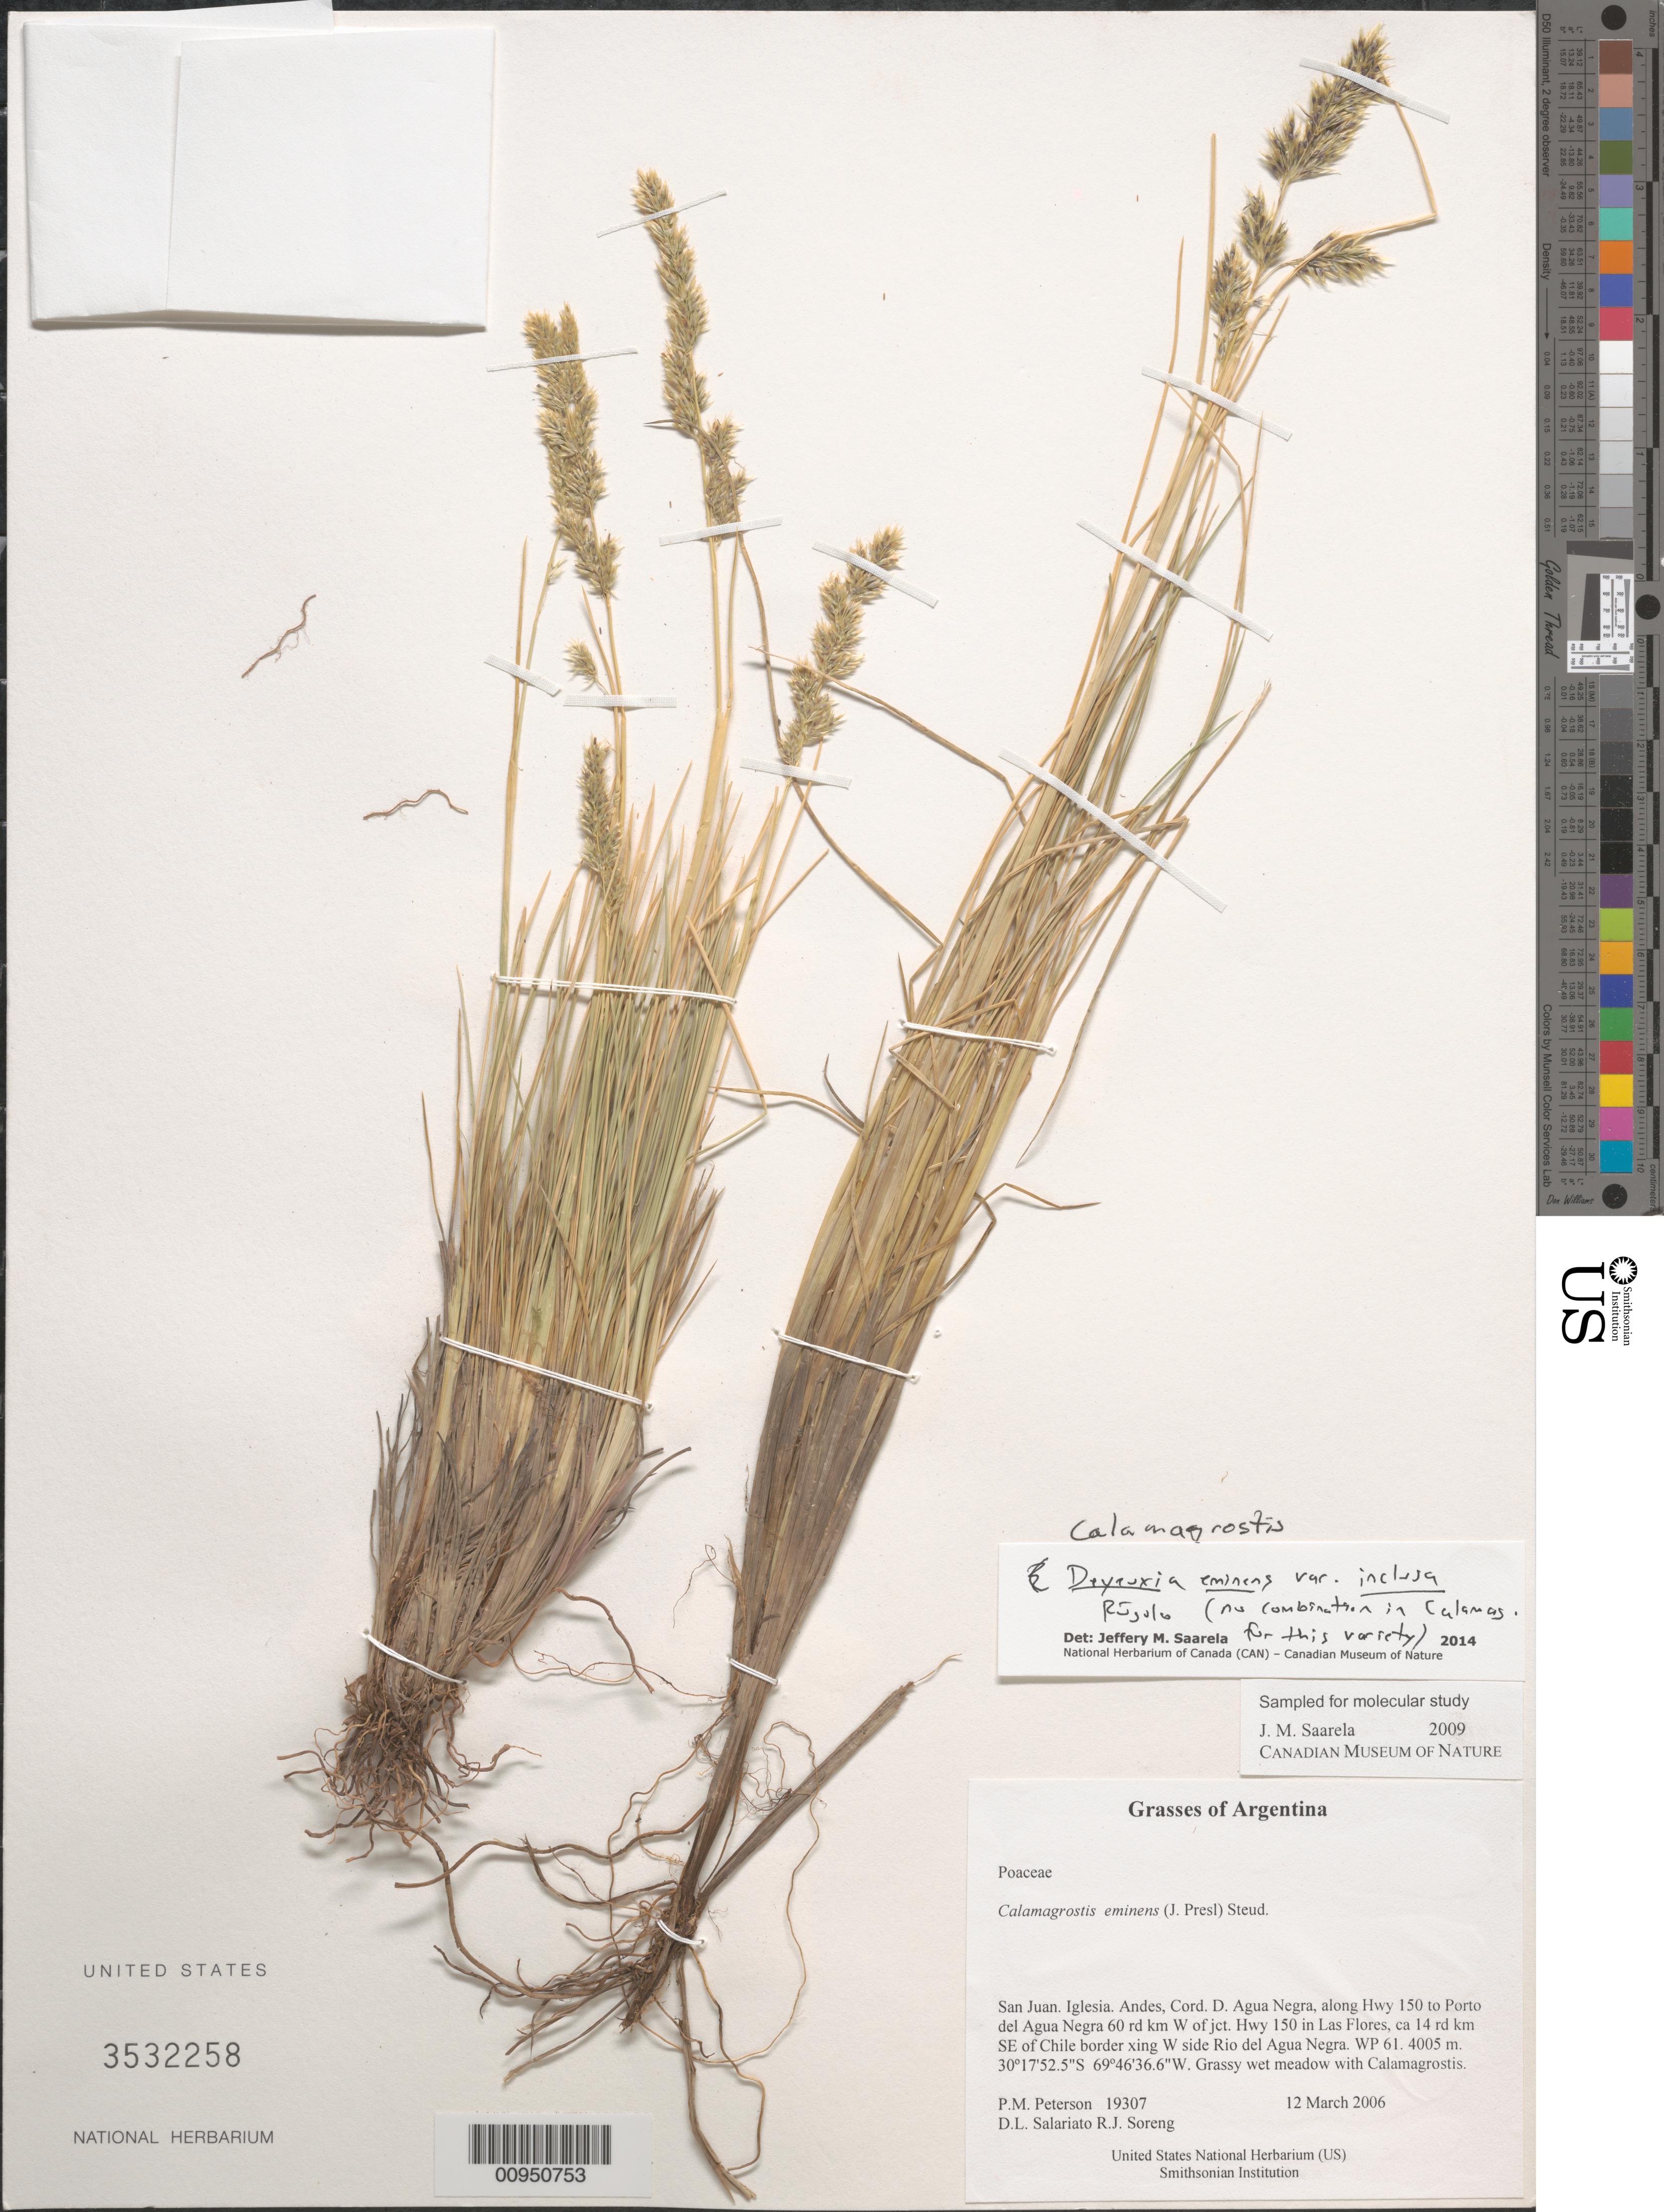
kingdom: Plantae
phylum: Tracheophyta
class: Liliopsida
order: Poales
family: Poaceae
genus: Deyeuxia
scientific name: Deyeuxia eminens var. inclusa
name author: Rúgolo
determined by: Saarela, J. M., (CAN), Canadian Museum of Nature (CANADA)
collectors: P. M. Peterson, R. J. Soreng, D. Salariato & A. Panizza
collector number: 19307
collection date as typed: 12 Mar 2006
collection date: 2006-03-12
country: Argentina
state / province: San Juan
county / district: Iglesia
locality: Andes, Cord. D. Agua Negra, along Hwy 150 to Porto del Agua Negra 60 rd km W of jct. Hwy 150 in Las Flores, ca 14 rd km SE of Chile border xing W side Rio del Agua Negra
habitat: Grassy wet meadow with Calamagrostis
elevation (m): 4005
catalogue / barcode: US 3532258